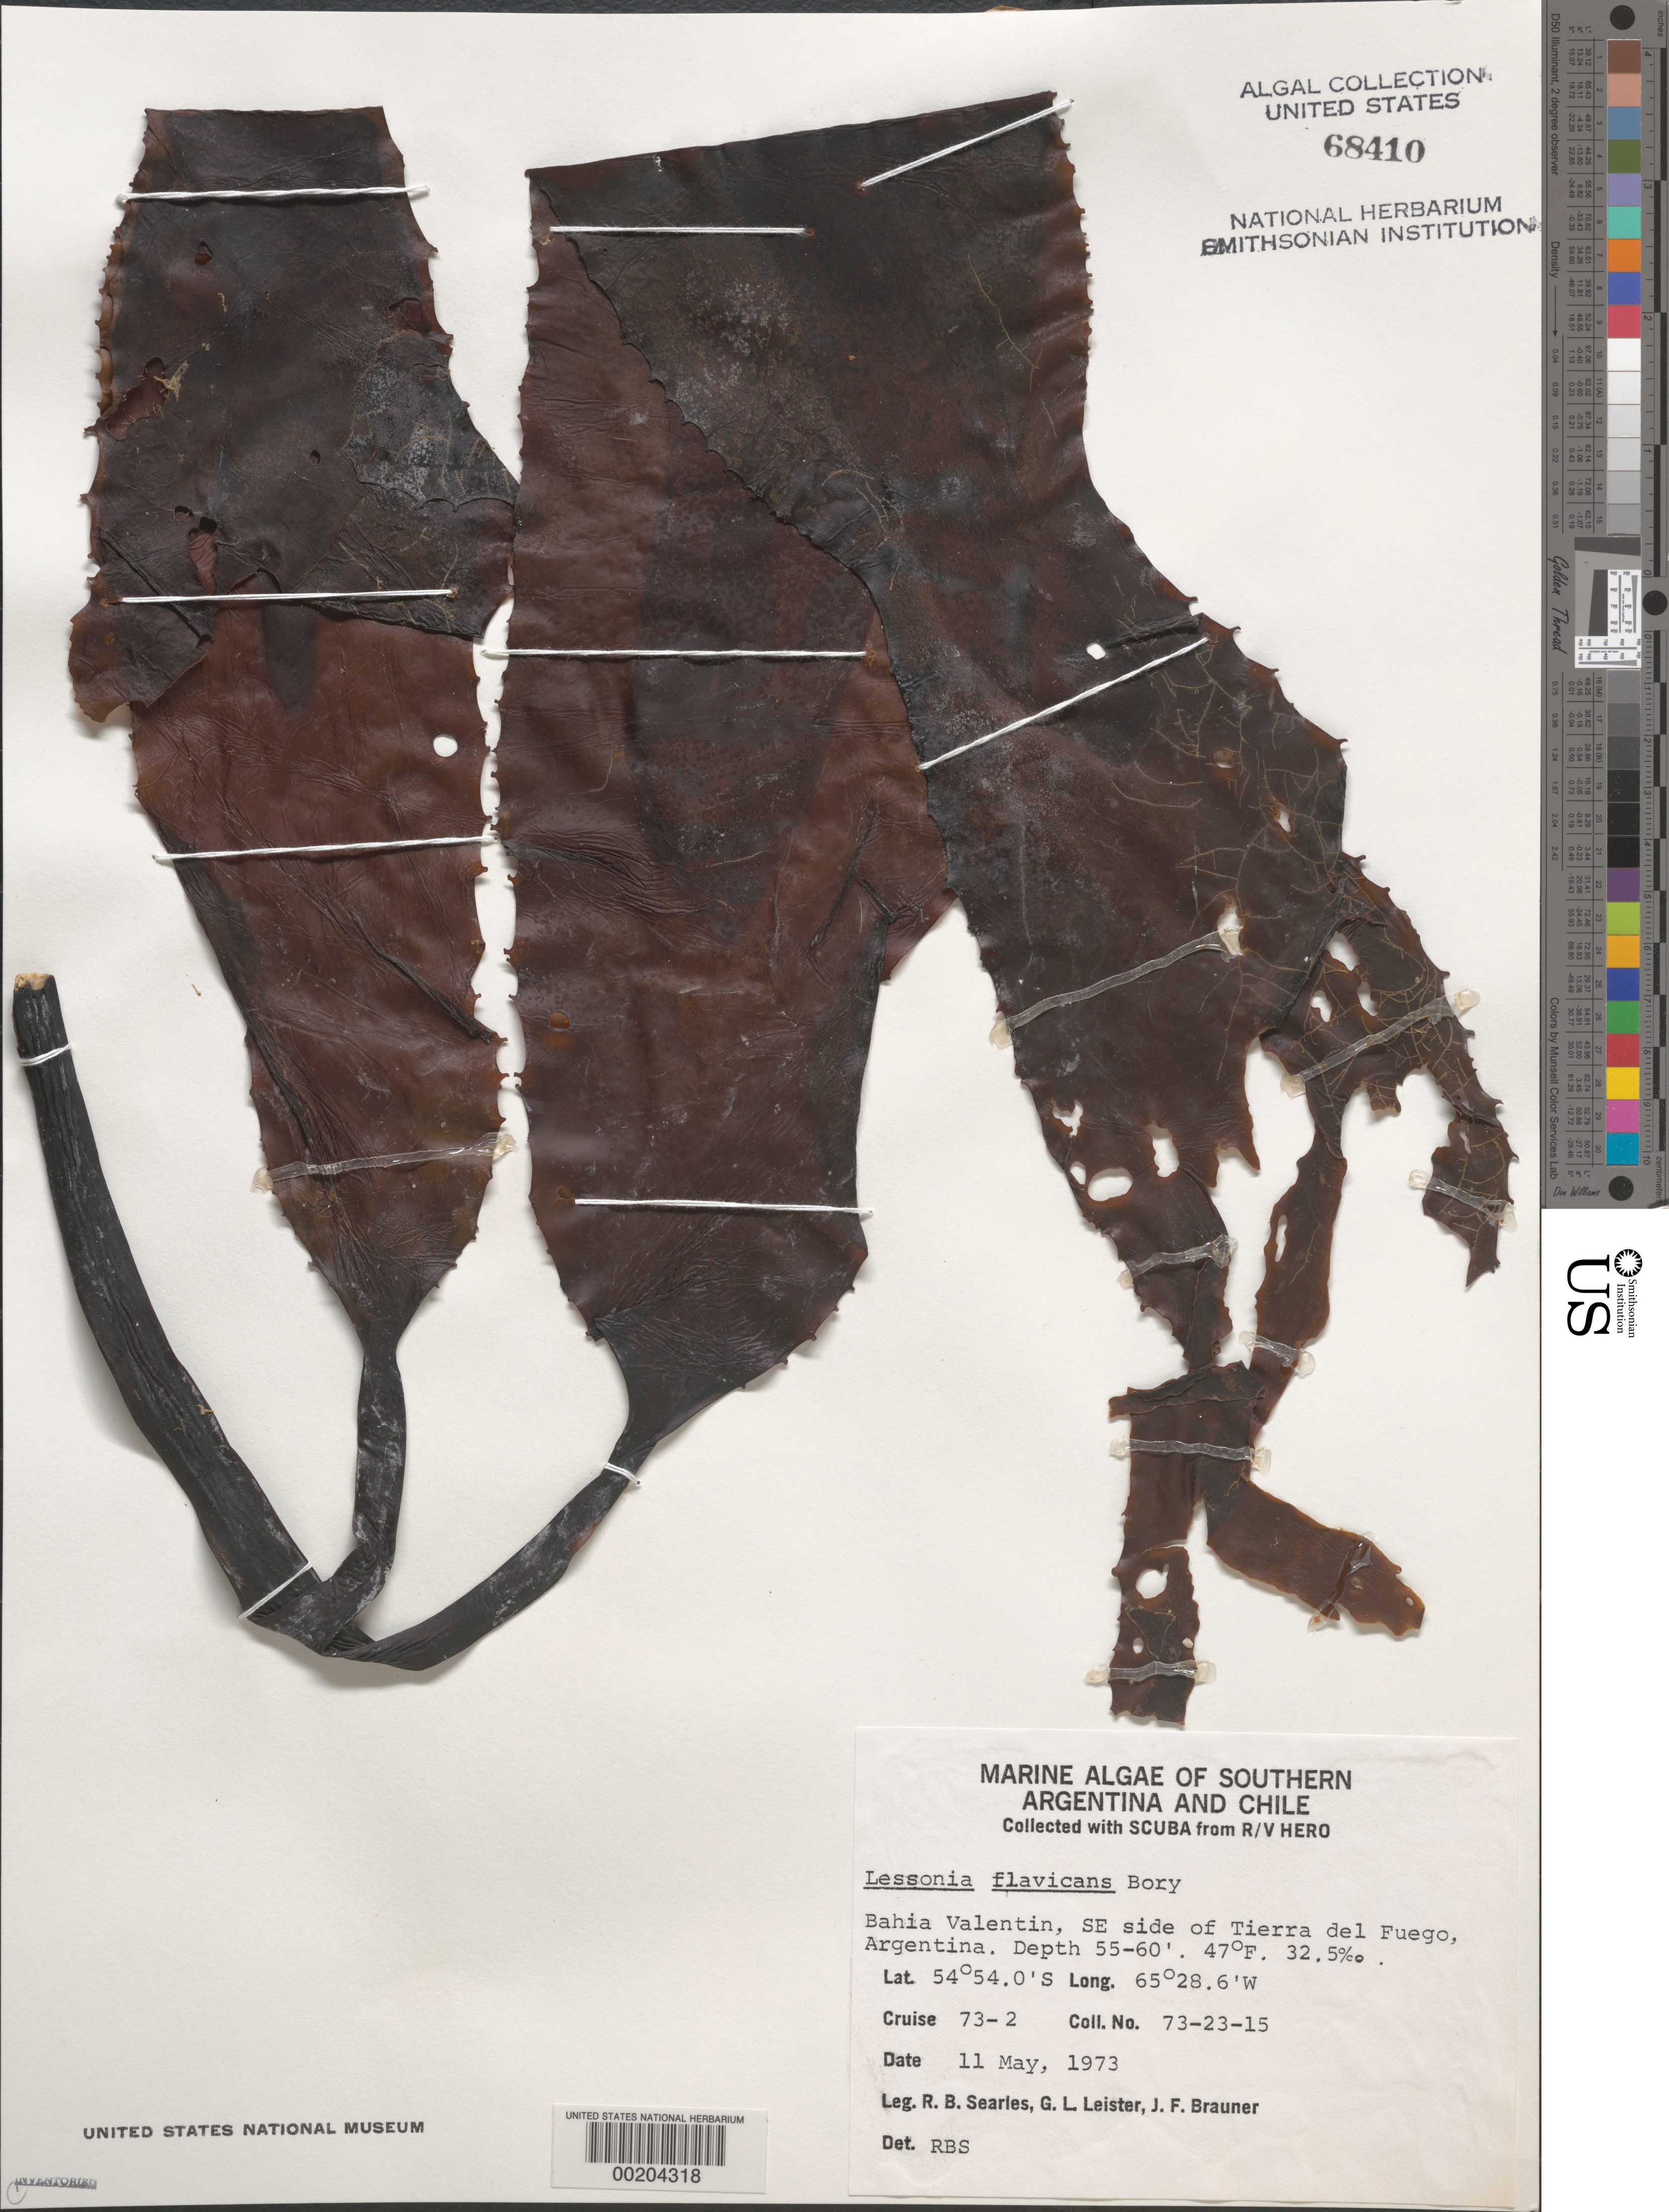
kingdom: Chromista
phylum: Ochrophyta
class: Phaeophyceae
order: Laminariales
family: Lessoniaceae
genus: Lessonia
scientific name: Lessonia flavicans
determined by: Searles, R. B.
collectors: R. Searles, G. Leister & J. F. Brauner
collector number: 73-23-15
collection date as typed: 11 May 1973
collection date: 1973-05-11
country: Argentina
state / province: Tierra del Fuego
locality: Bahia Valentin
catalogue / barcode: US 68410